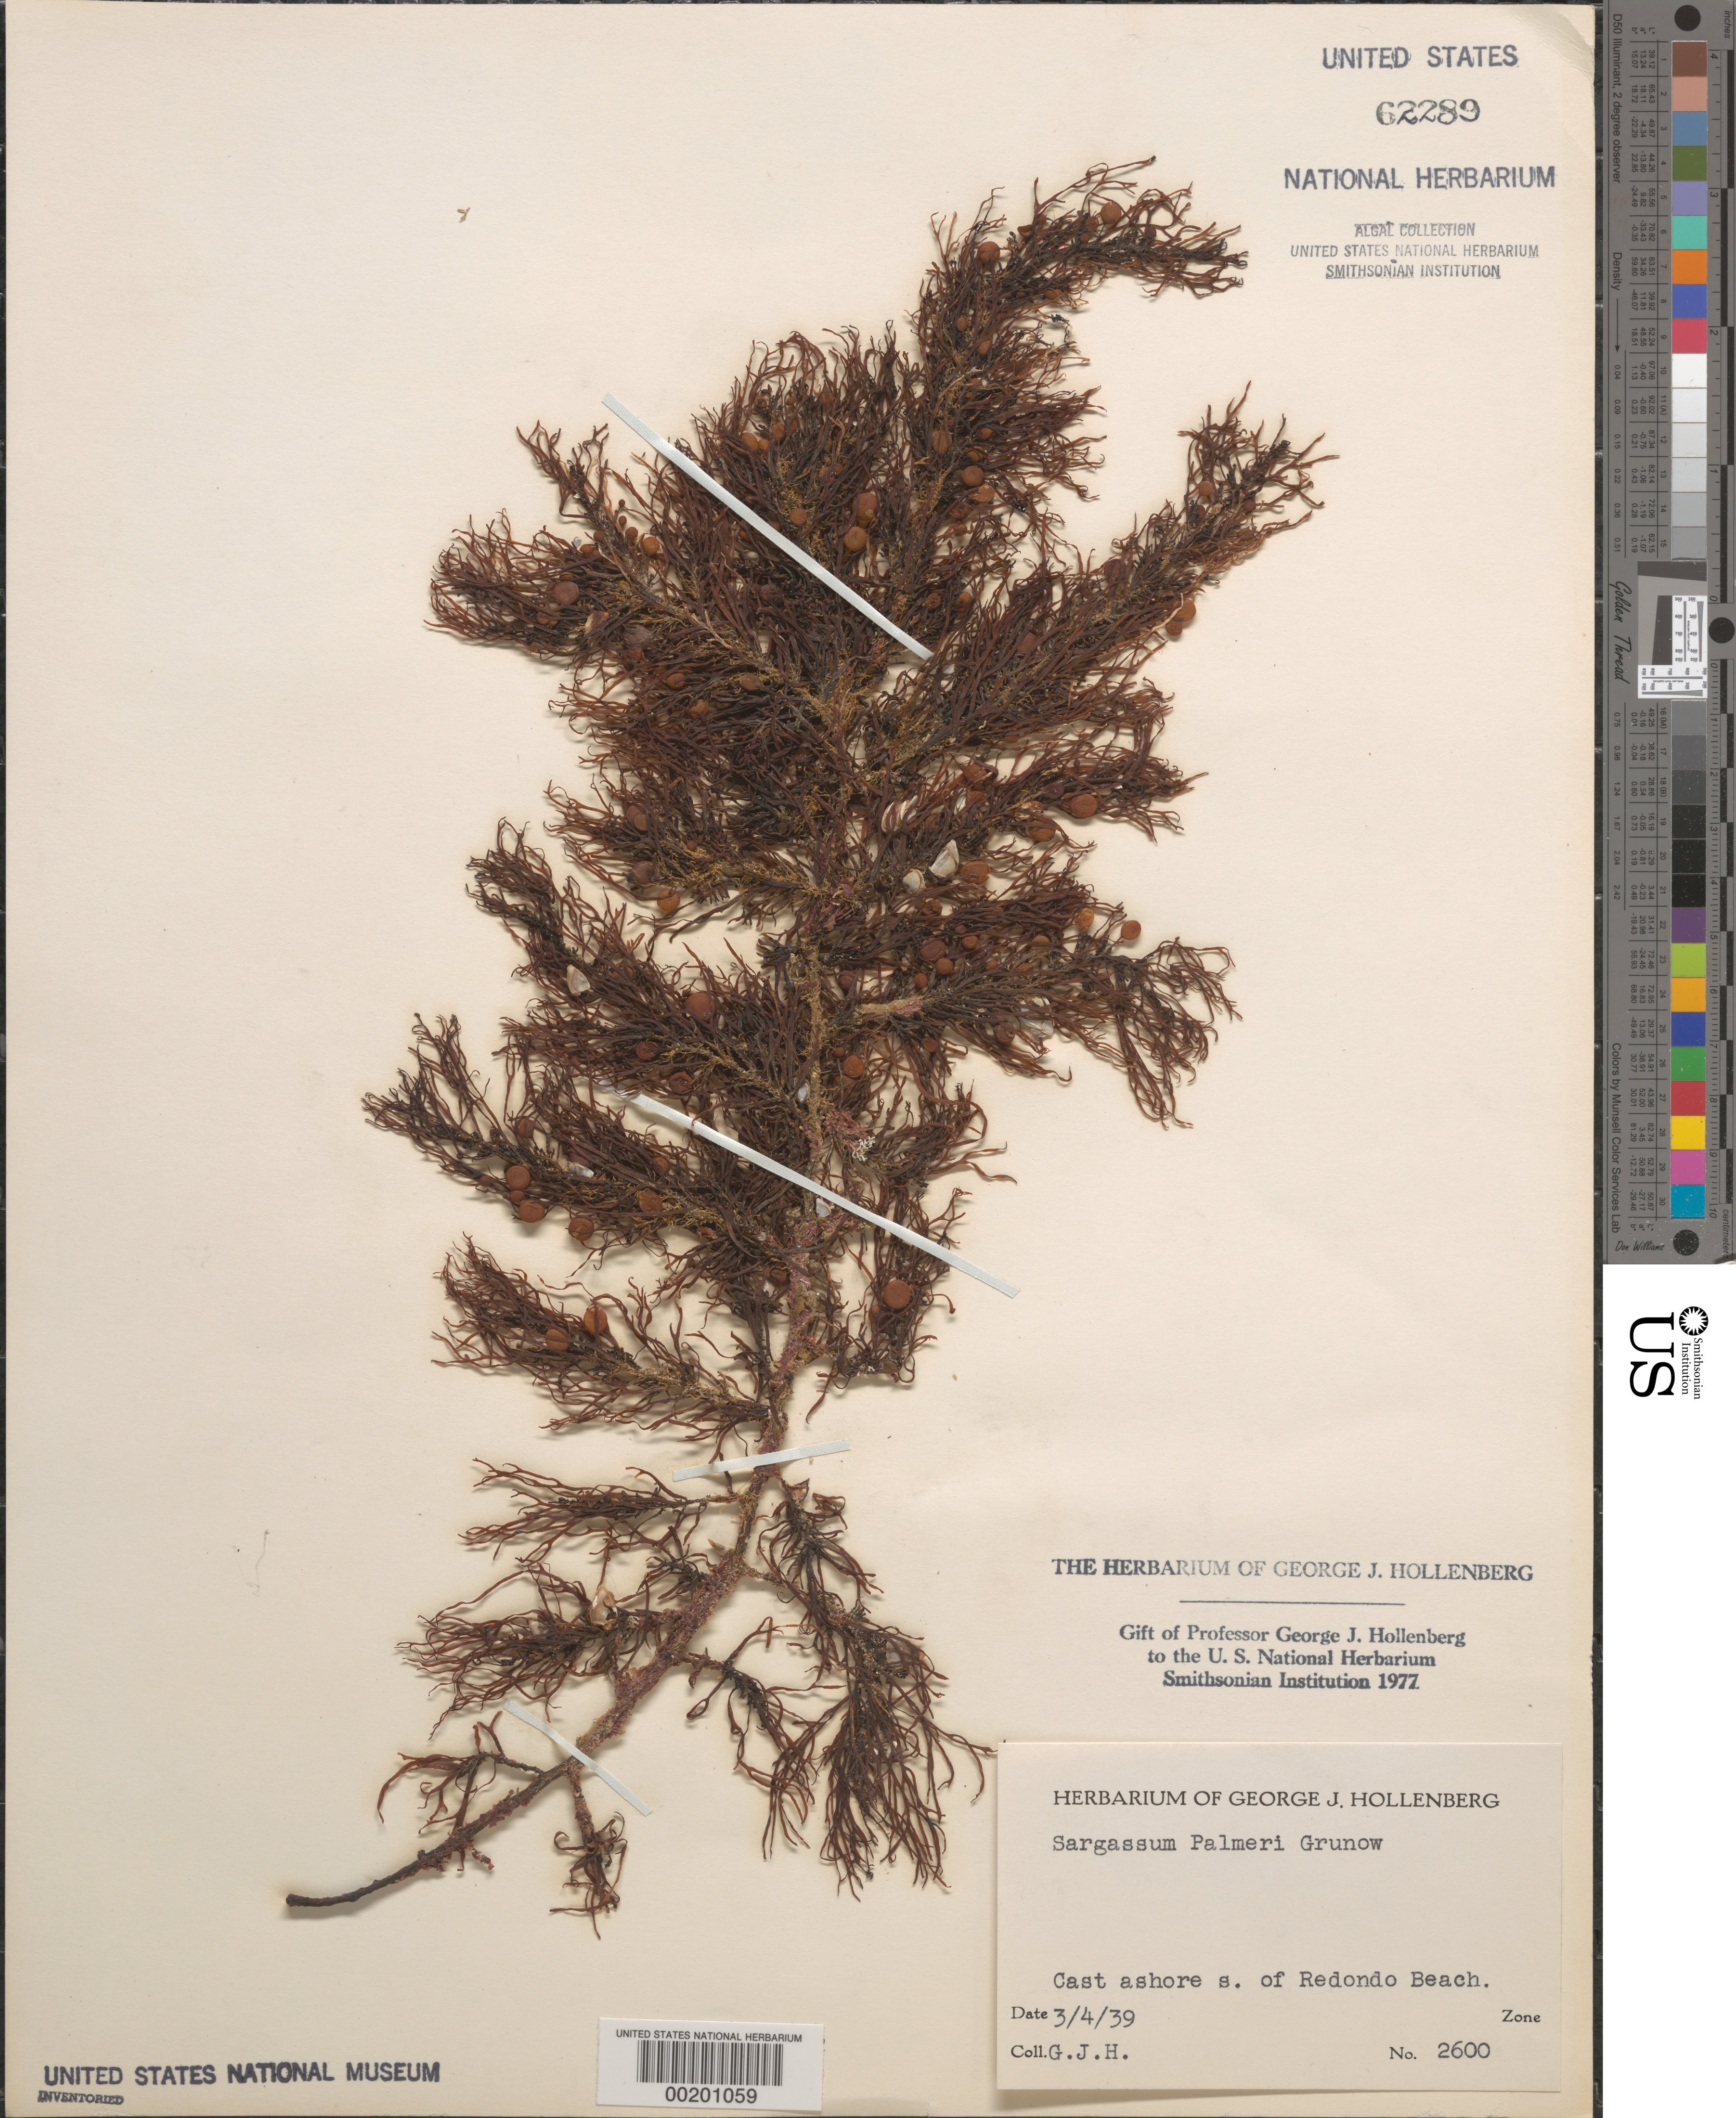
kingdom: Chromista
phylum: Ochrophyta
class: Phaeophyceae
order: Fucales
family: Sargassaceae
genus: Sargassum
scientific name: Sargassum palmeri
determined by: Hollenberg, George J.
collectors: G. Hollenberg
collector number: GJH 2600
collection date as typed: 04 Mar 1936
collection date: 1936-03-04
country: United States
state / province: California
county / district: Los Angeles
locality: South of Redondo Beach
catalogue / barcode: US 62289